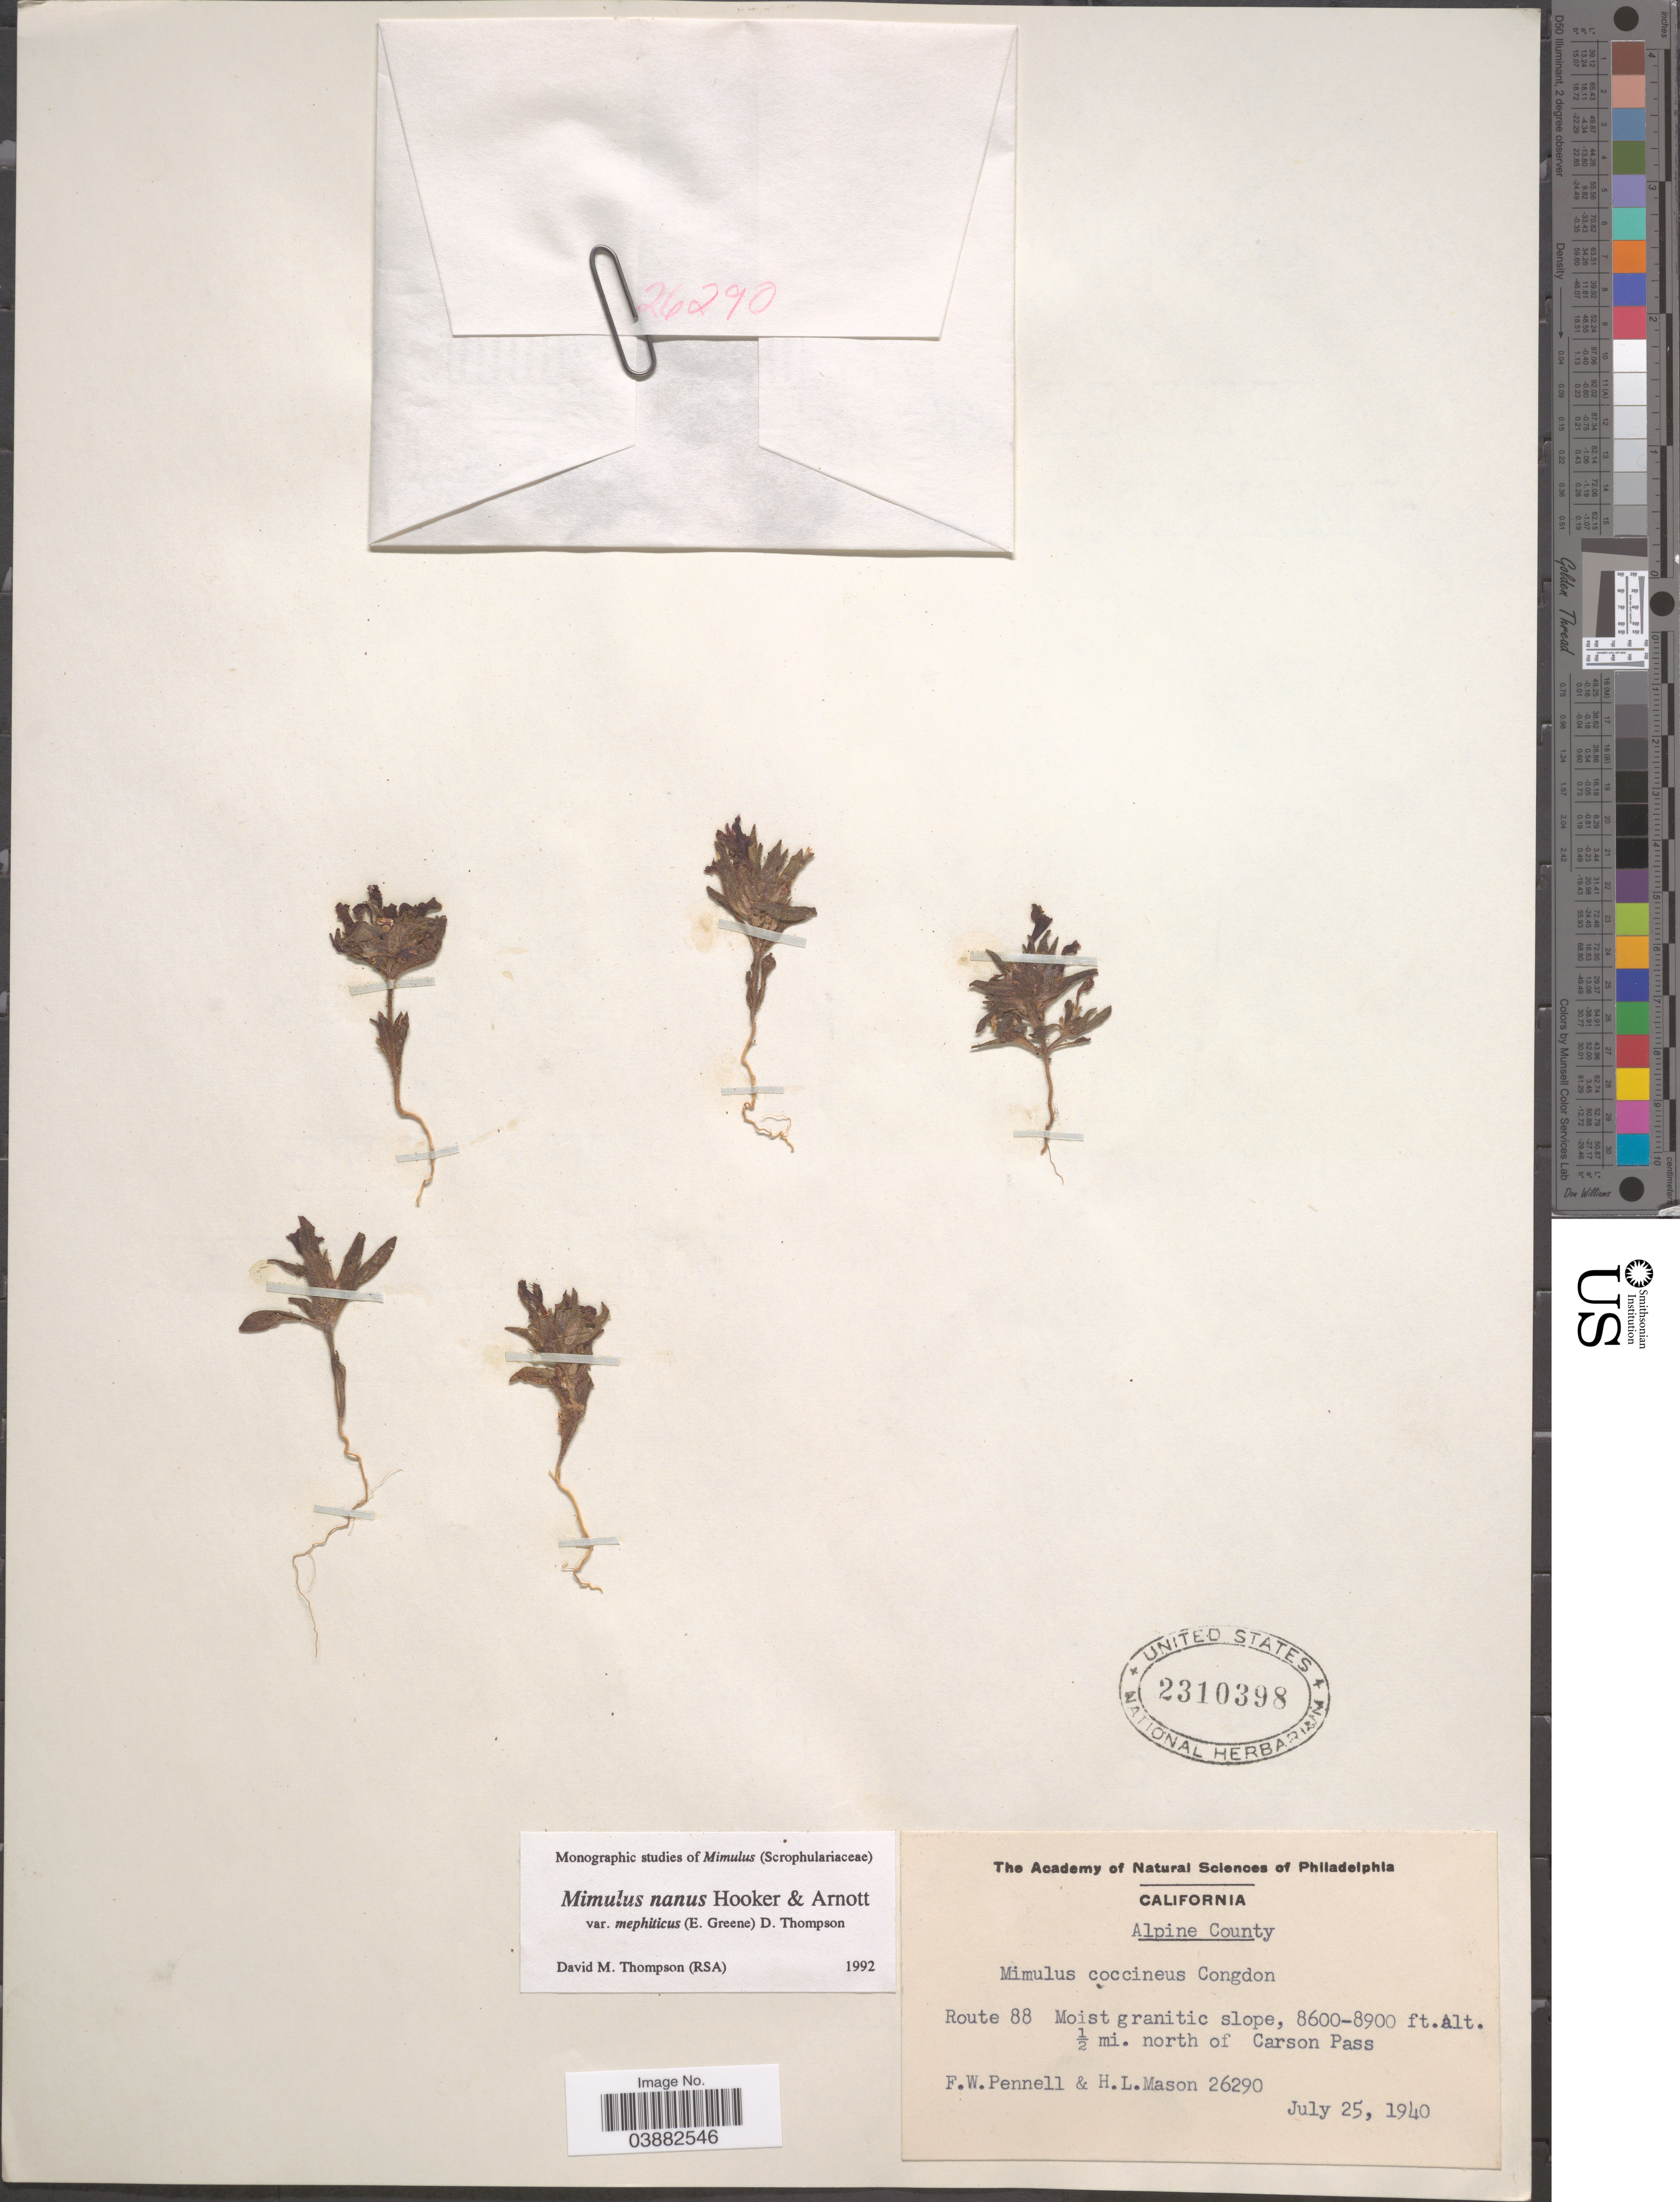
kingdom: Plantae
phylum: Tracheophyta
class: Magnoliopsida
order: Lamiales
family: Phrymaceae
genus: Mimulus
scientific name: Mimulus nanus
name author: Hook. & Arn.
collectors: F. W. Pennell & H. L. Mason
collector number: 26290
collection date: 1940-07-25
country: United States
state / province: California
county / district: Alpine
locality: Alpine County. Route 88. ½mi. north of Carson Pass.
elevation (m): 2621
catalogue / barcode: US 2310398